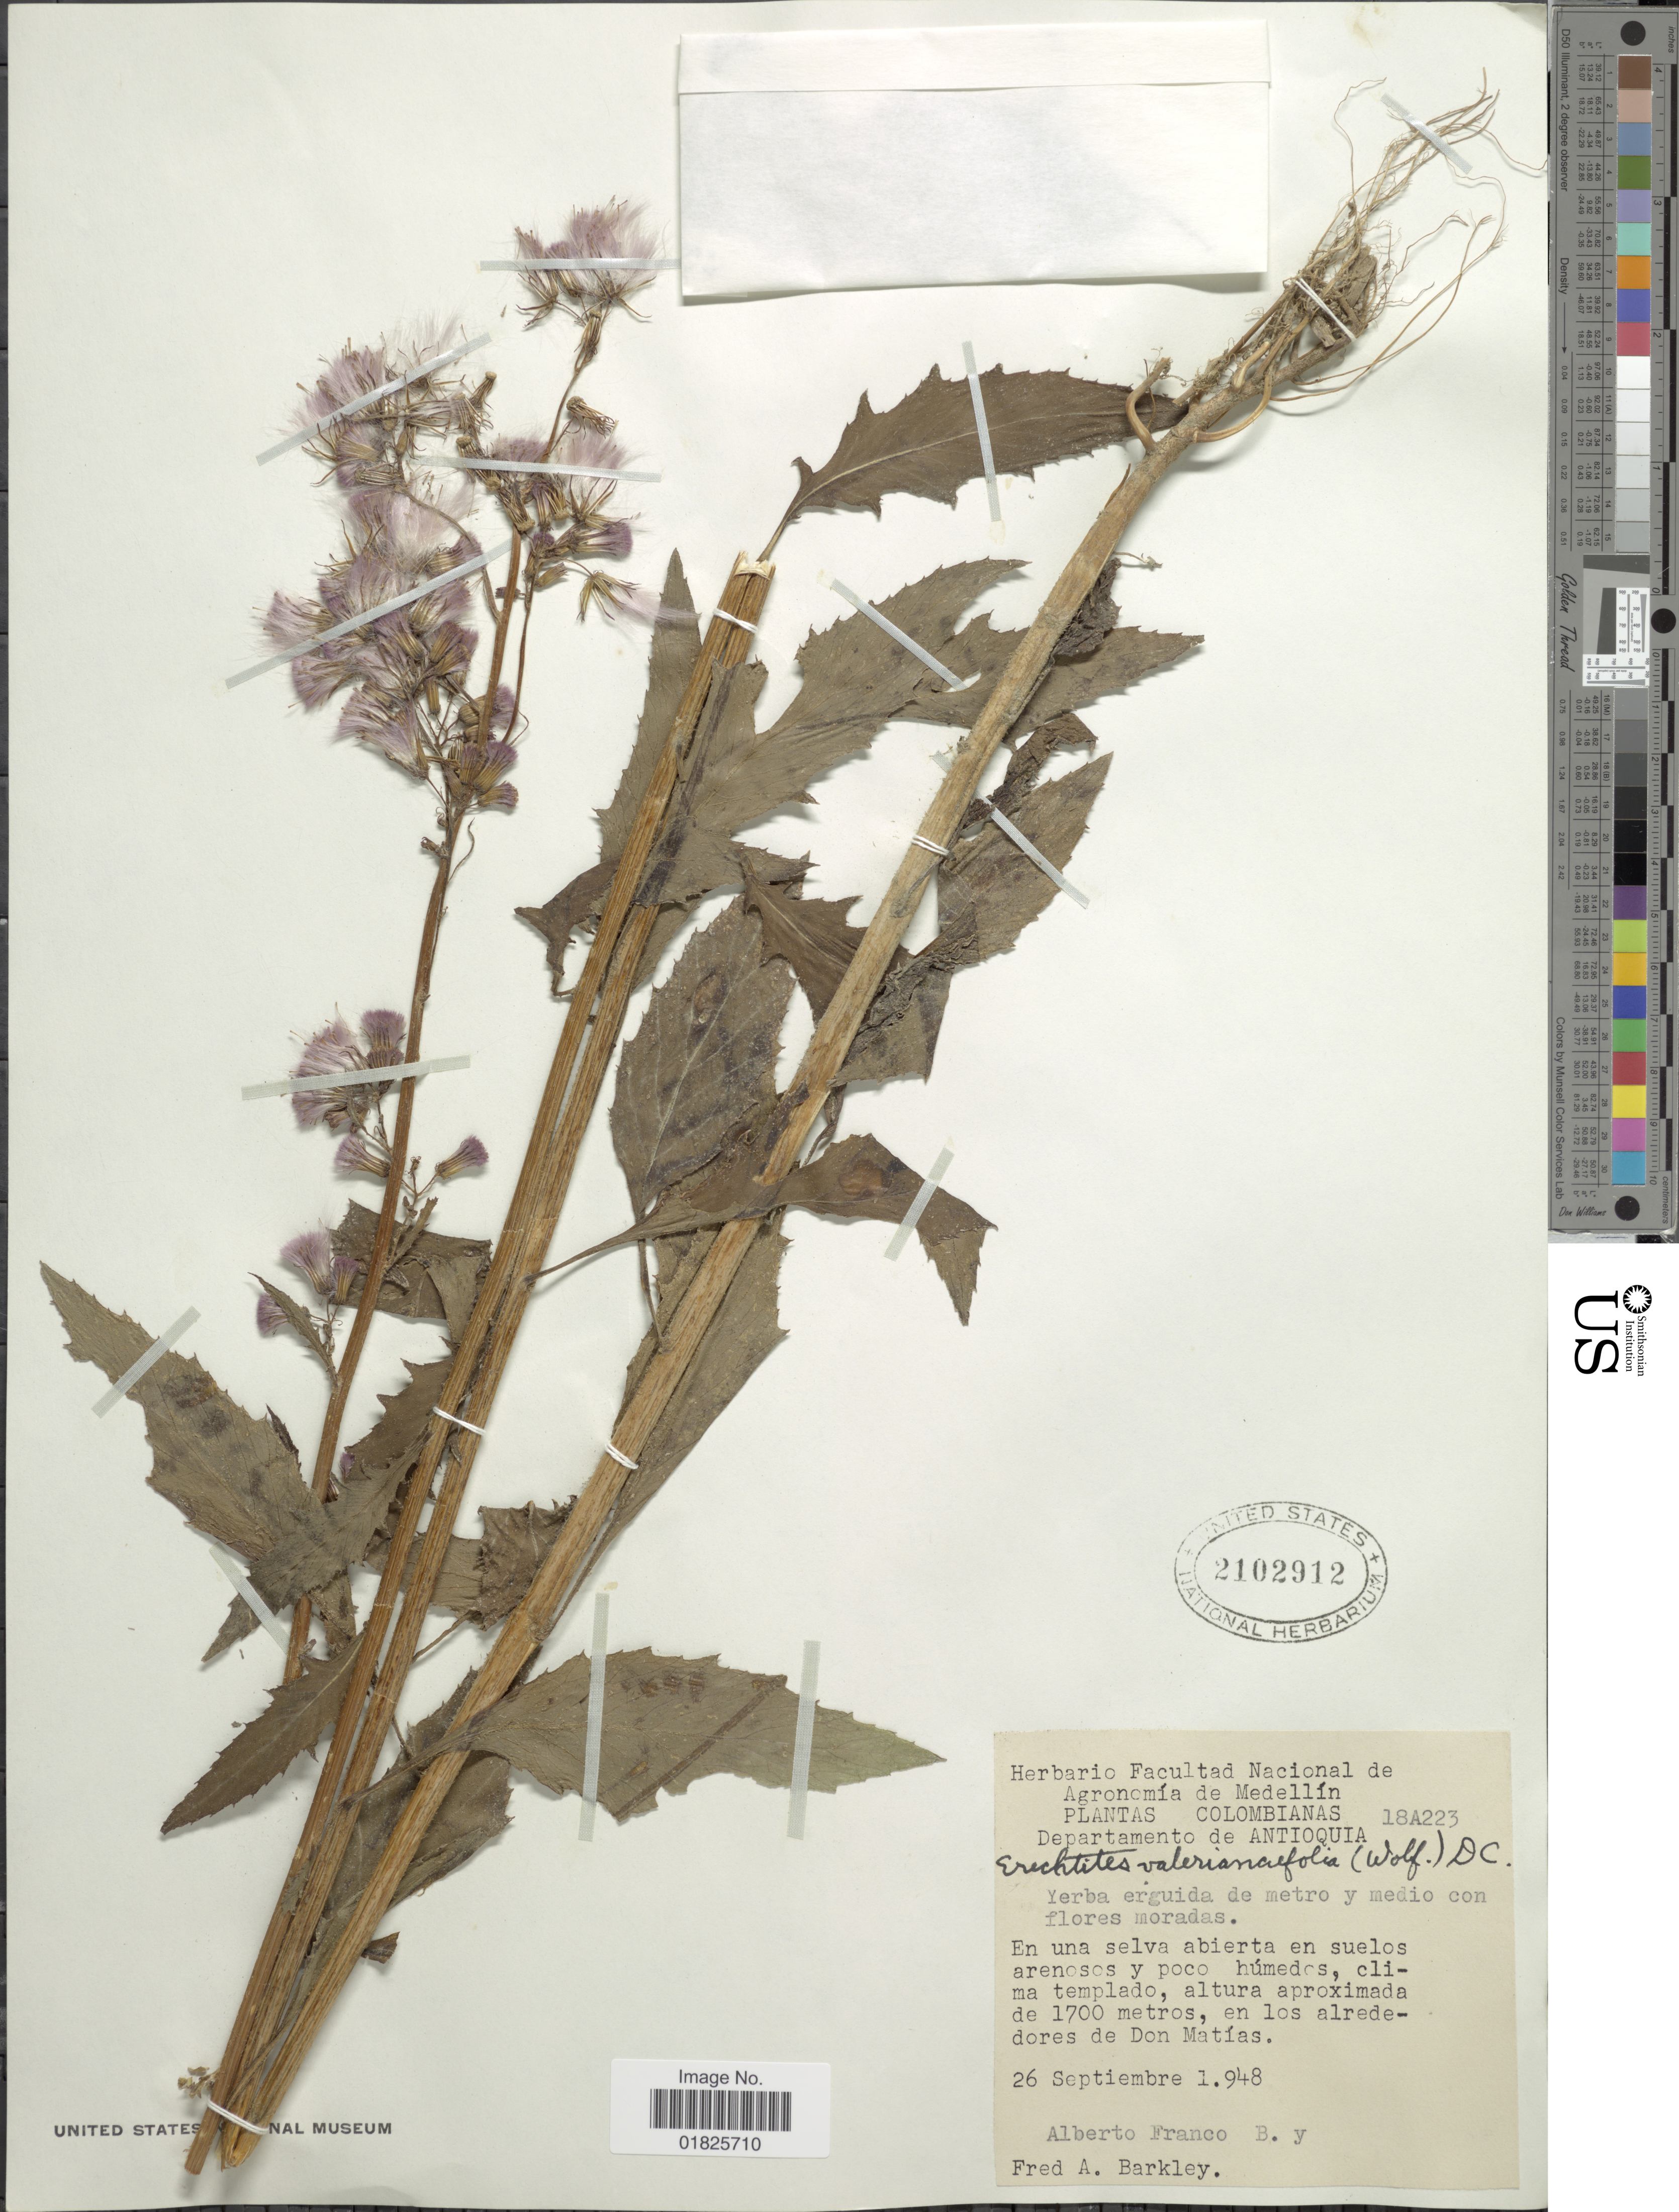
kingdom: Plantae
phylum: Tracheophyta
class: Magnoliopsida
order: Asterales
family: Asteraceae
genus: Erechtites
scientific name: Erechtites valerianifolius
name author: (Link ex Spreng.) DC.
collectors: A. Franco & F. A. Barkley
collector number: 18A223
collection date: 1948-09-26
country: Colombia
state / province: Antioquia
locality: En los alrededores de Don Matias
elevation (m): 1700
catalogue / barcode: US 2102912